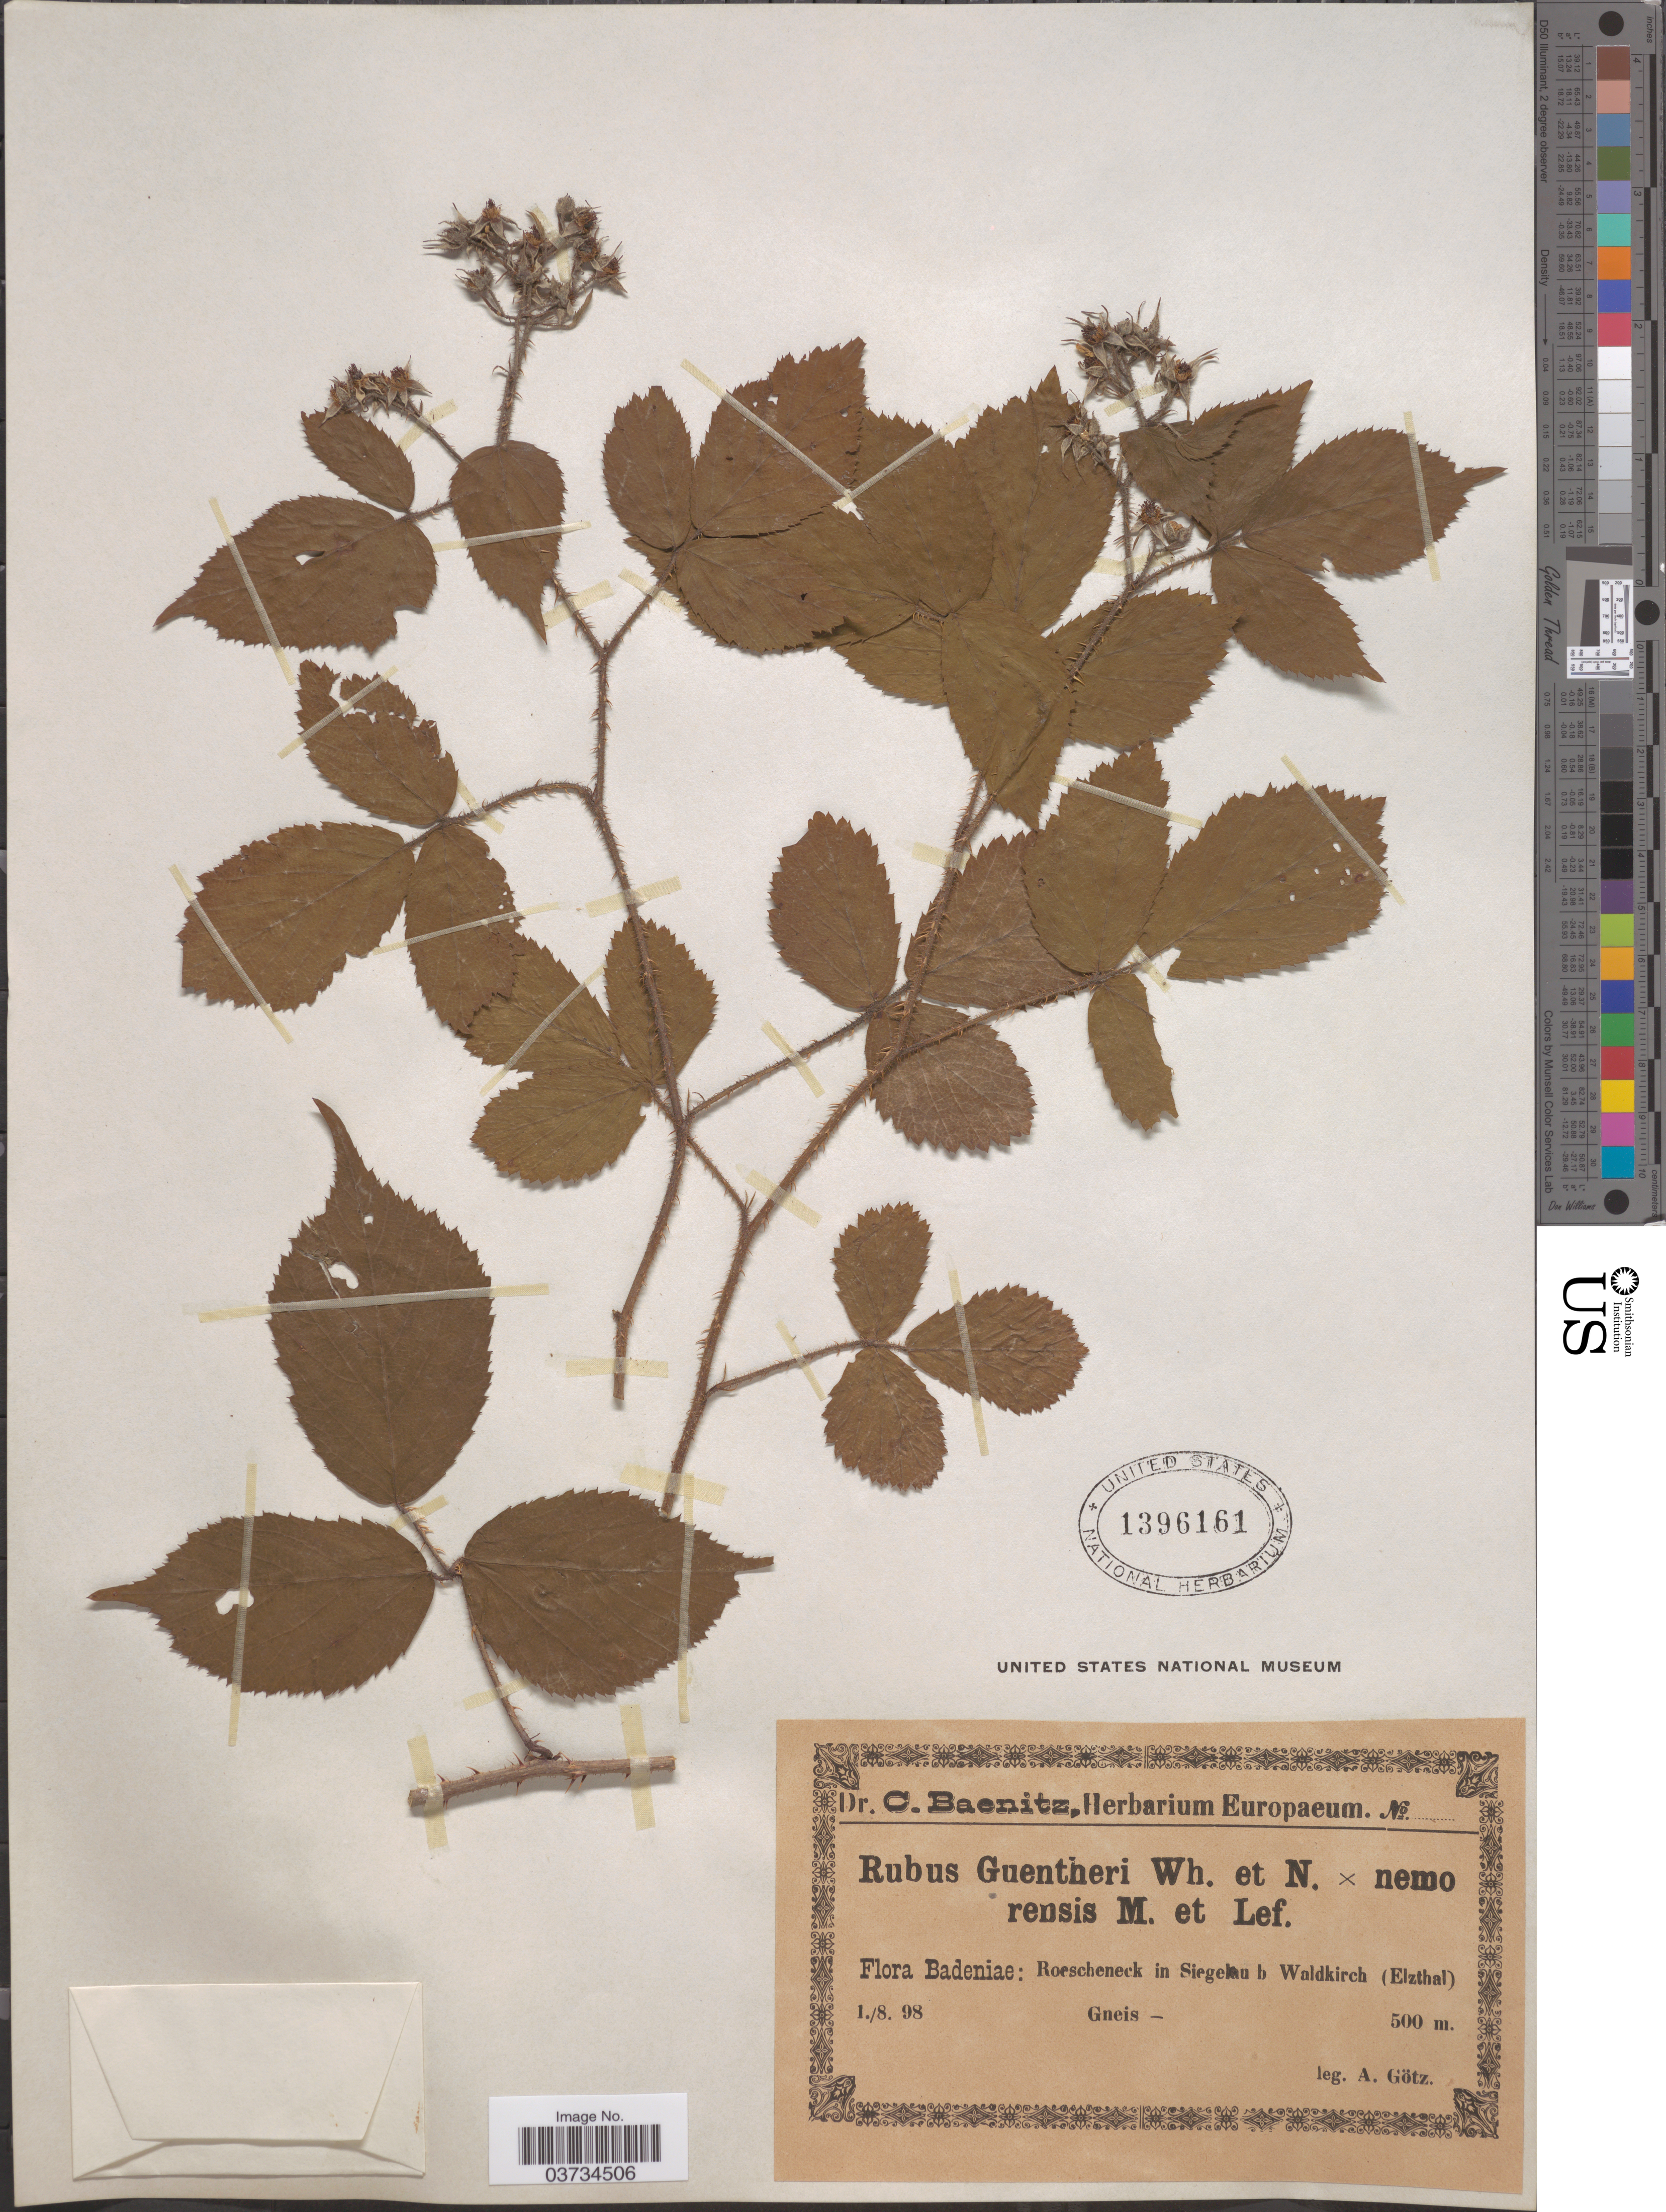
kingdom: Plantae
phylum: Tracheophyta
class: Magnoliopsida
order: Rosales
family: Rosaceae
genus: Rubus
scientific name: Rubus guntheri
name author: Weihe & Nees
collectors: A. Götz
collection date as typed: Transcribed d/m/y: 1/8/98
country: Germany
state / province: Baden-Württemberg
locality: Badeniae: Roescheneck in Siegelau b Waldkirch (Elzthal).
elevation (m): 500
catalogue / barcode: US 1396161